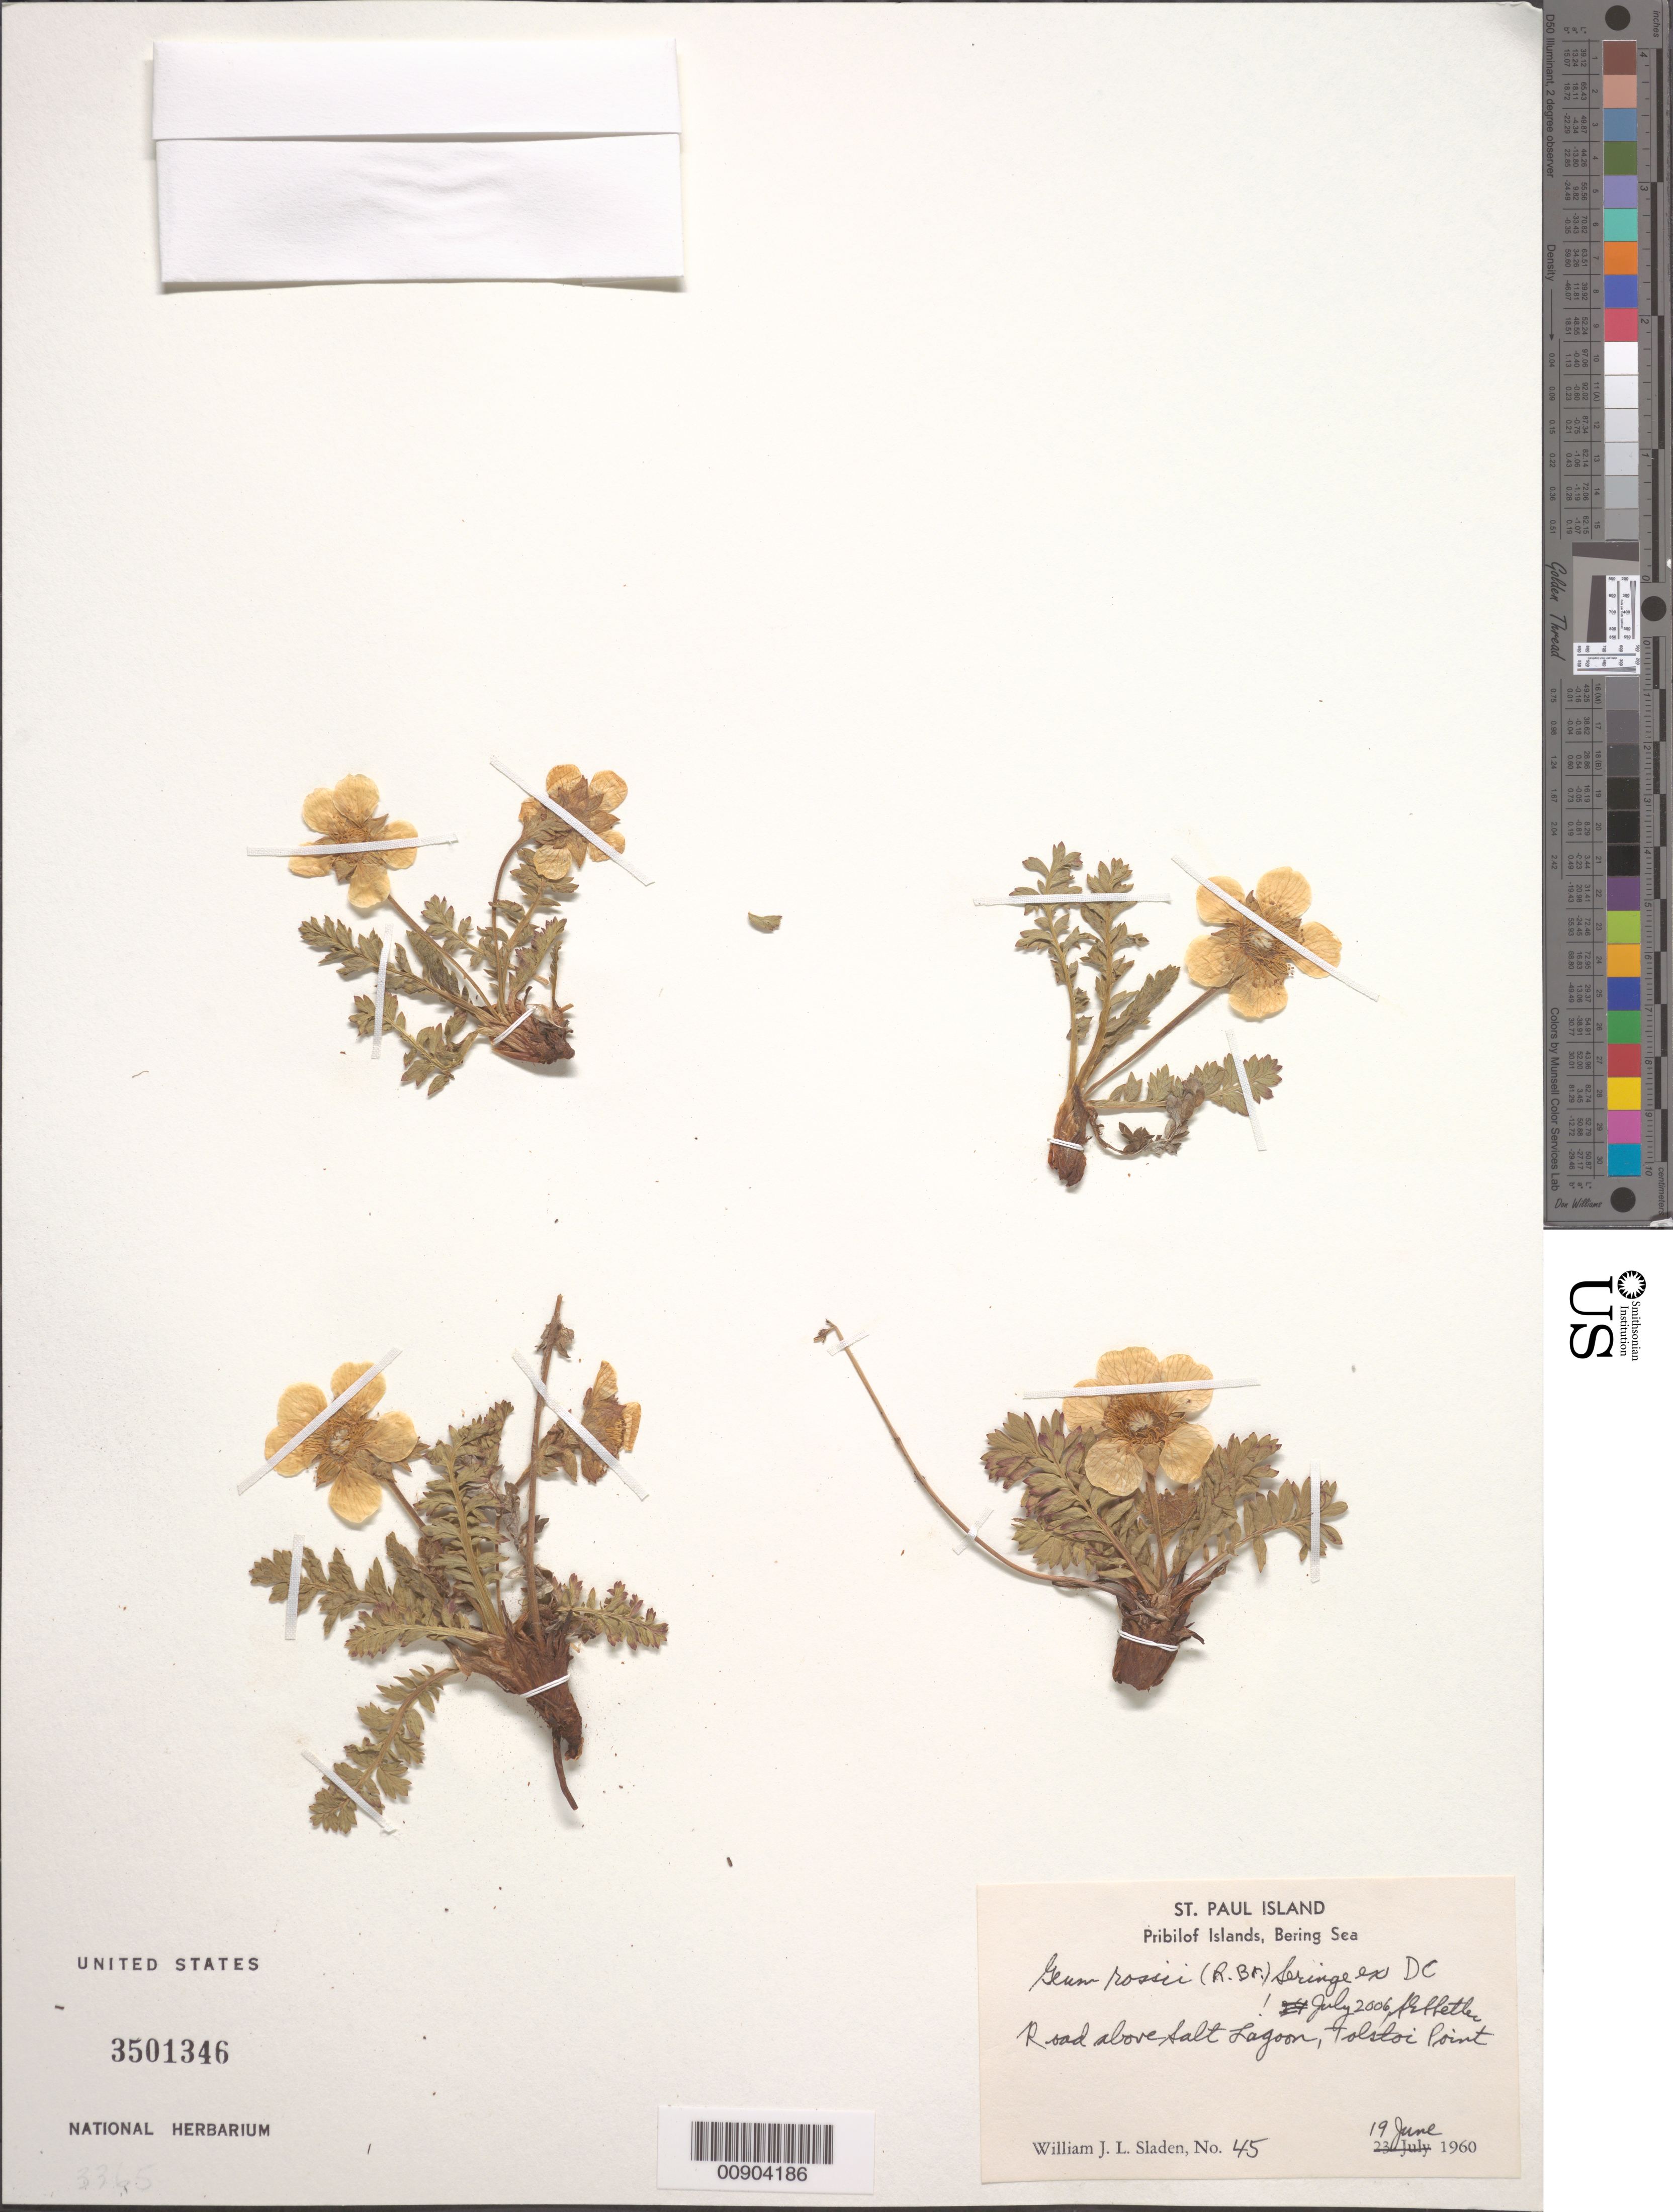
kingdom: Plantae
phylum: Tracheophyta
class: Magnoliopsida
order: Rosales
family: Rosaceae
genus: Geum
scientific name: Geum rossii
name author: (R. Br.) Ser.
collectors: W. Sladen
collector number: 45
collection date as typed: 19 Jun 1960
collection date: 1960-06-19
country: United States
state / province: Alaska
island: St. Paul Island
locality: Road above Salt Lagoon, Tolstoi Point., Bering Sea, Pribilof Islands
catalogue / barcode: US 3501346